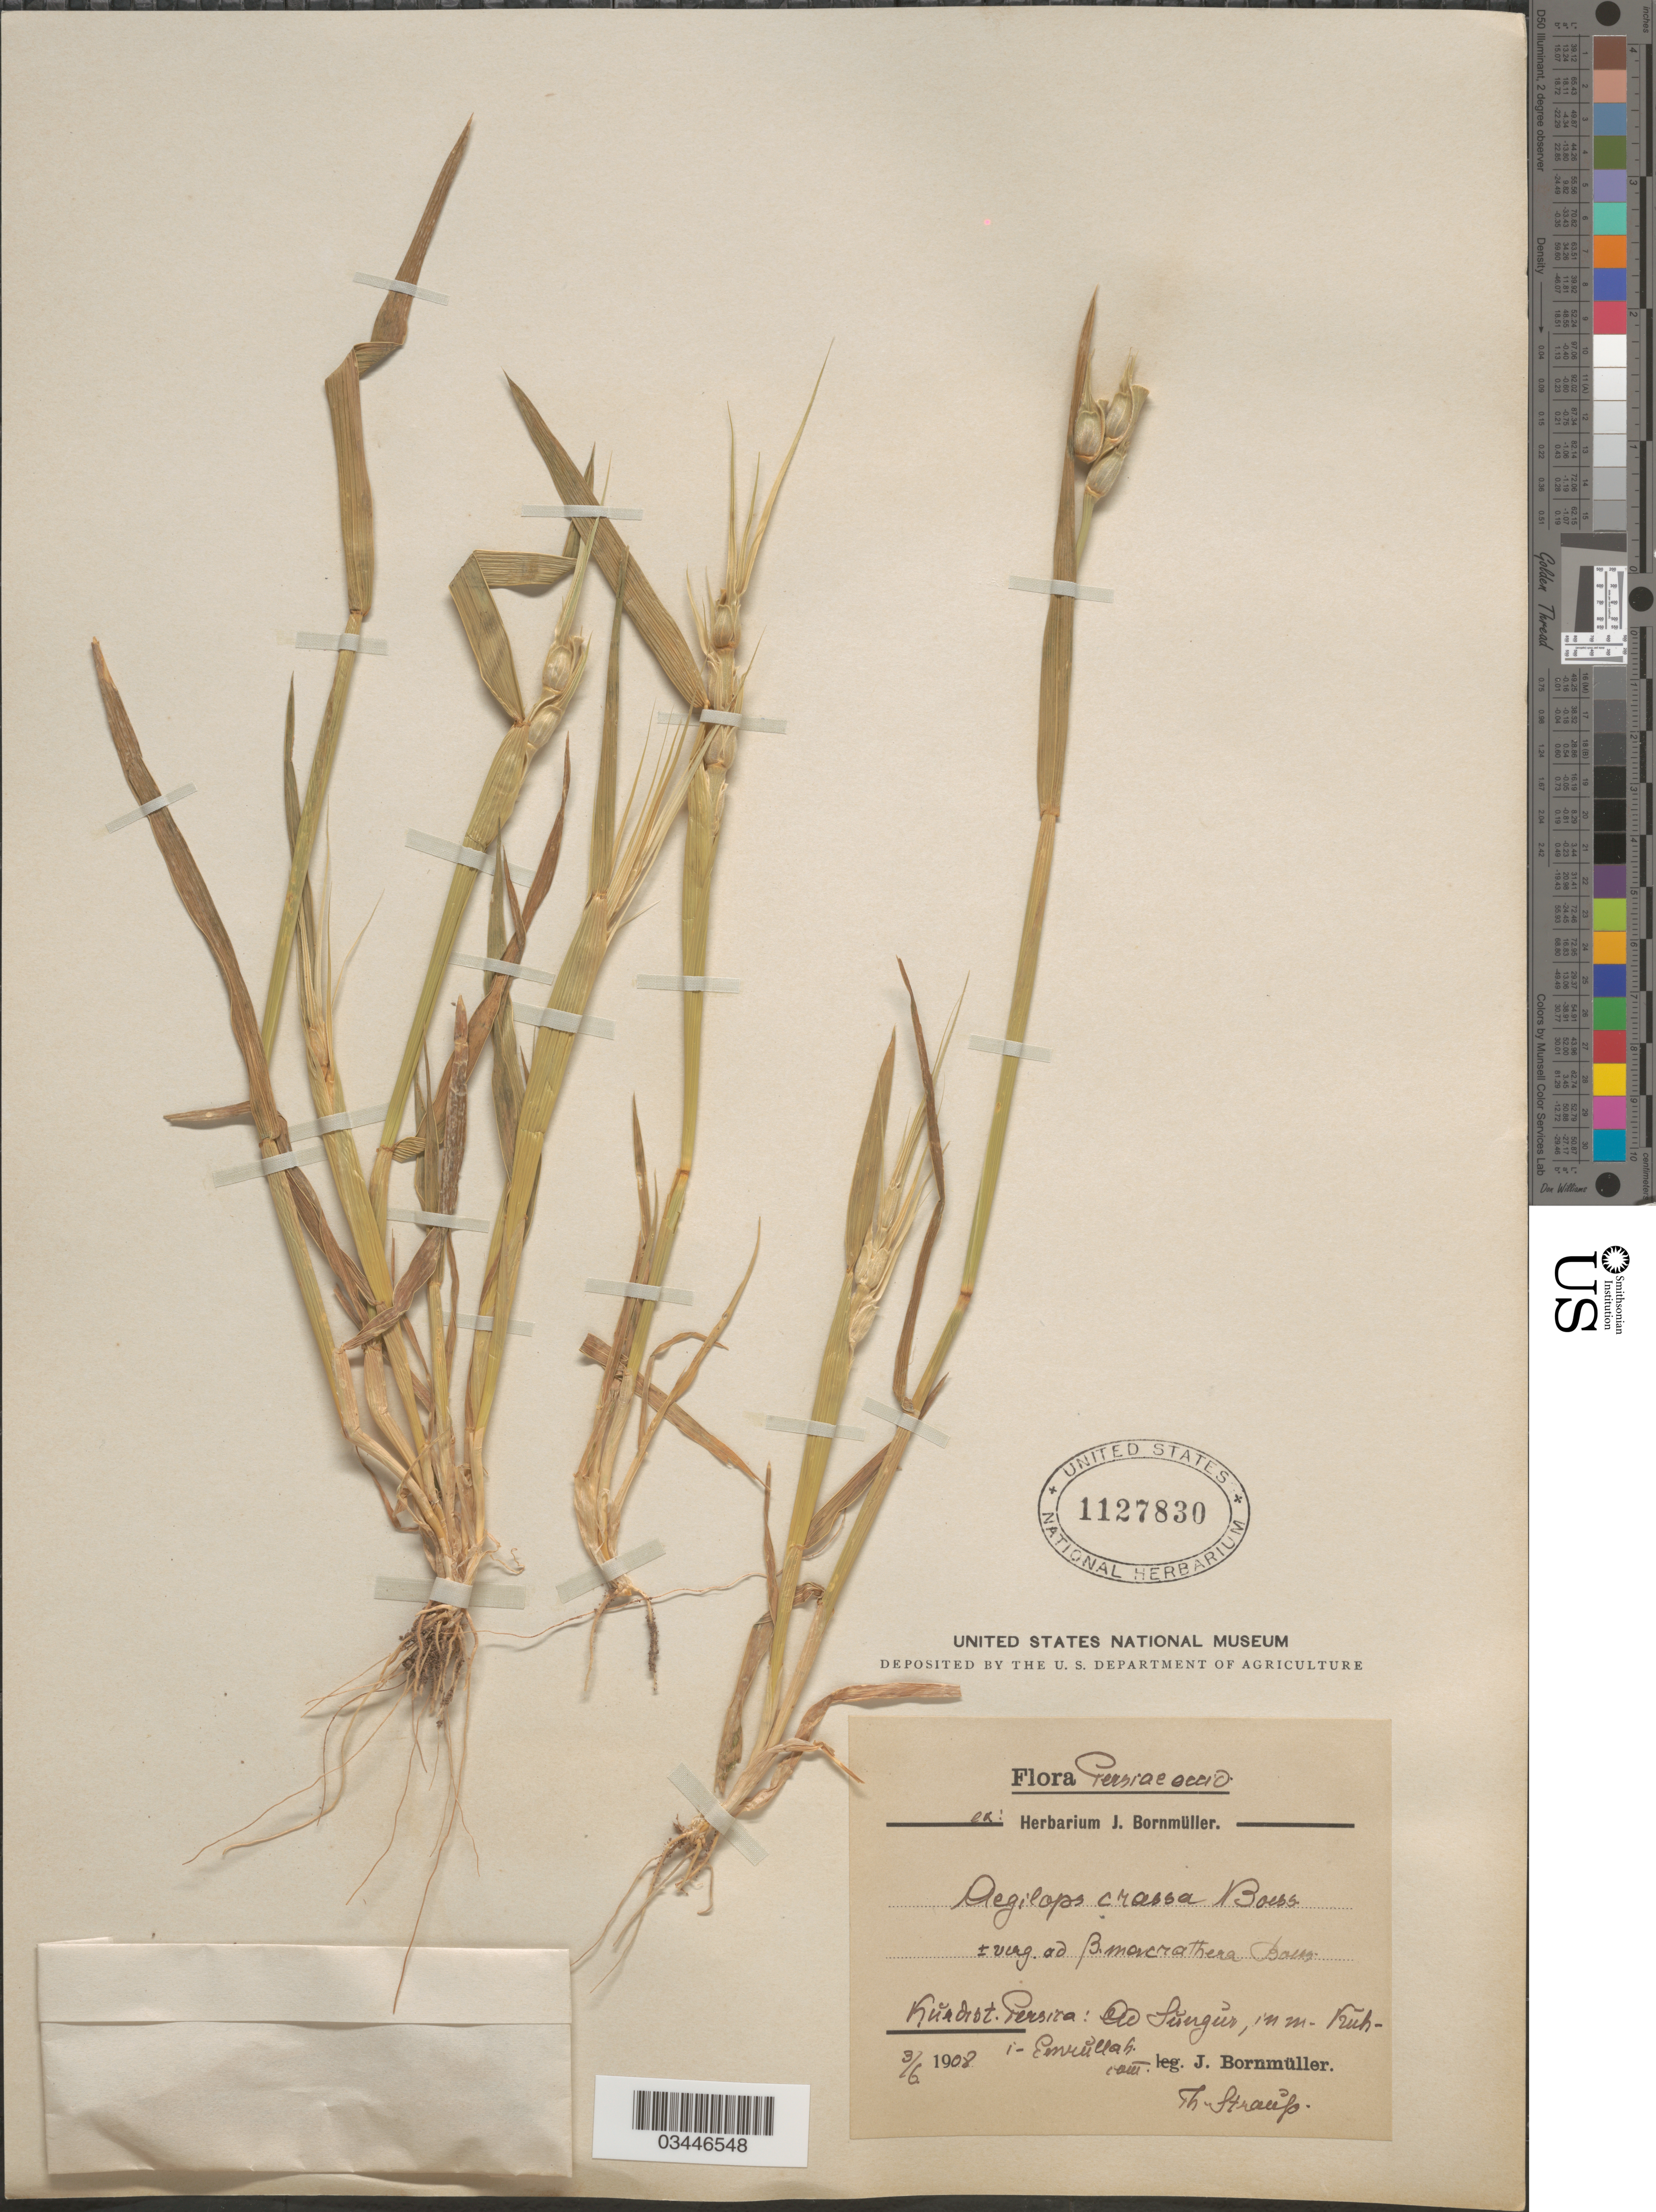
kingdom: Plantae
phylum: Tracheophyta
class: Liliopsida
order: Poales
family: Poaceae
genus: Aegilops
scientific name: Aegilops crassa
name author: Boiss.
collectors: T. Strauss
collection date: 1908-06-03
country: Iran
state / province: Kurdistan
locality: Persiae occid. Kurdist. Persica: Ad Sungur, in m. Kuh-i-Emrullah. [interpreted]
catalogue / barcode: US 1127830